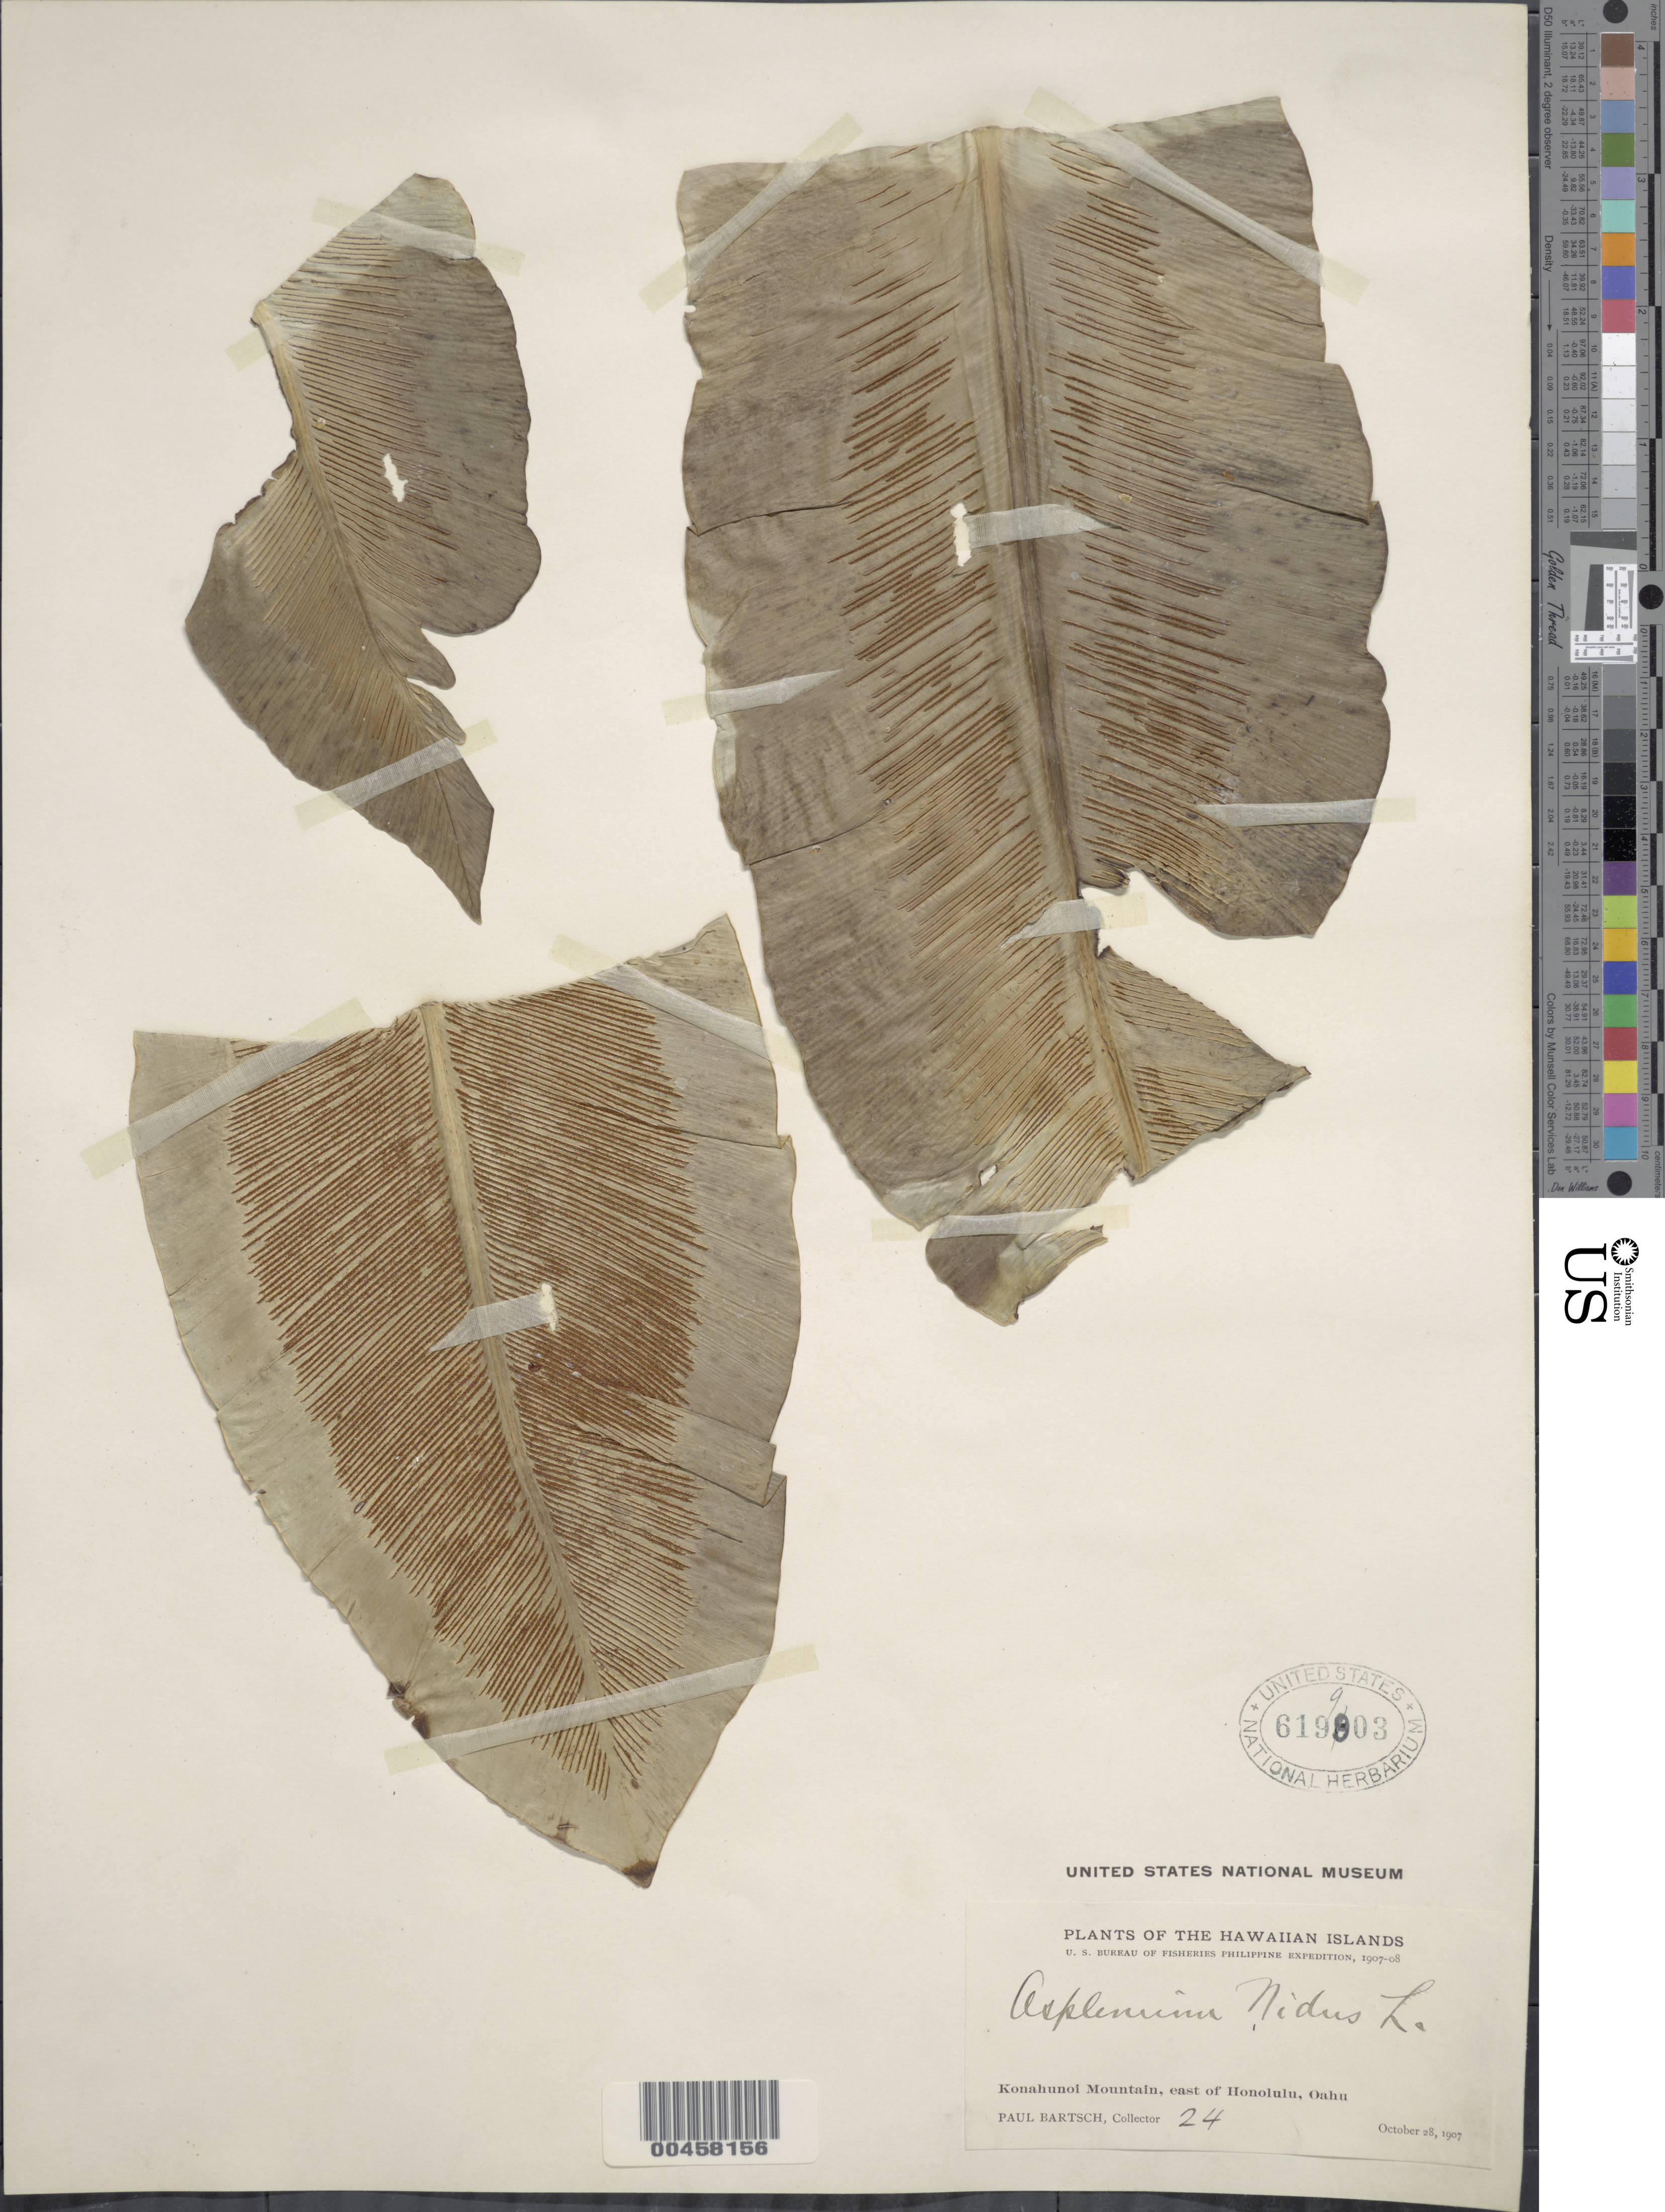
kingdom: Plantae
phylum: Tracheophyta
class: Polypodiopsida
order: Polypodiales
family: Aspleniaceae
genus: Asplenium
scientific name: Asplenium nidus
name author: L.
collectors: P. Bartsch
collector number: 24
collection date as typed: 28 Oct 1907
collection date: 1907-10-28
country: United States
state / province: Hawaii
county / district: Honolulu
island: Oahu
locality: Konahunoi Mountain, east of Honolulu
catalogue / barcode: US 619903